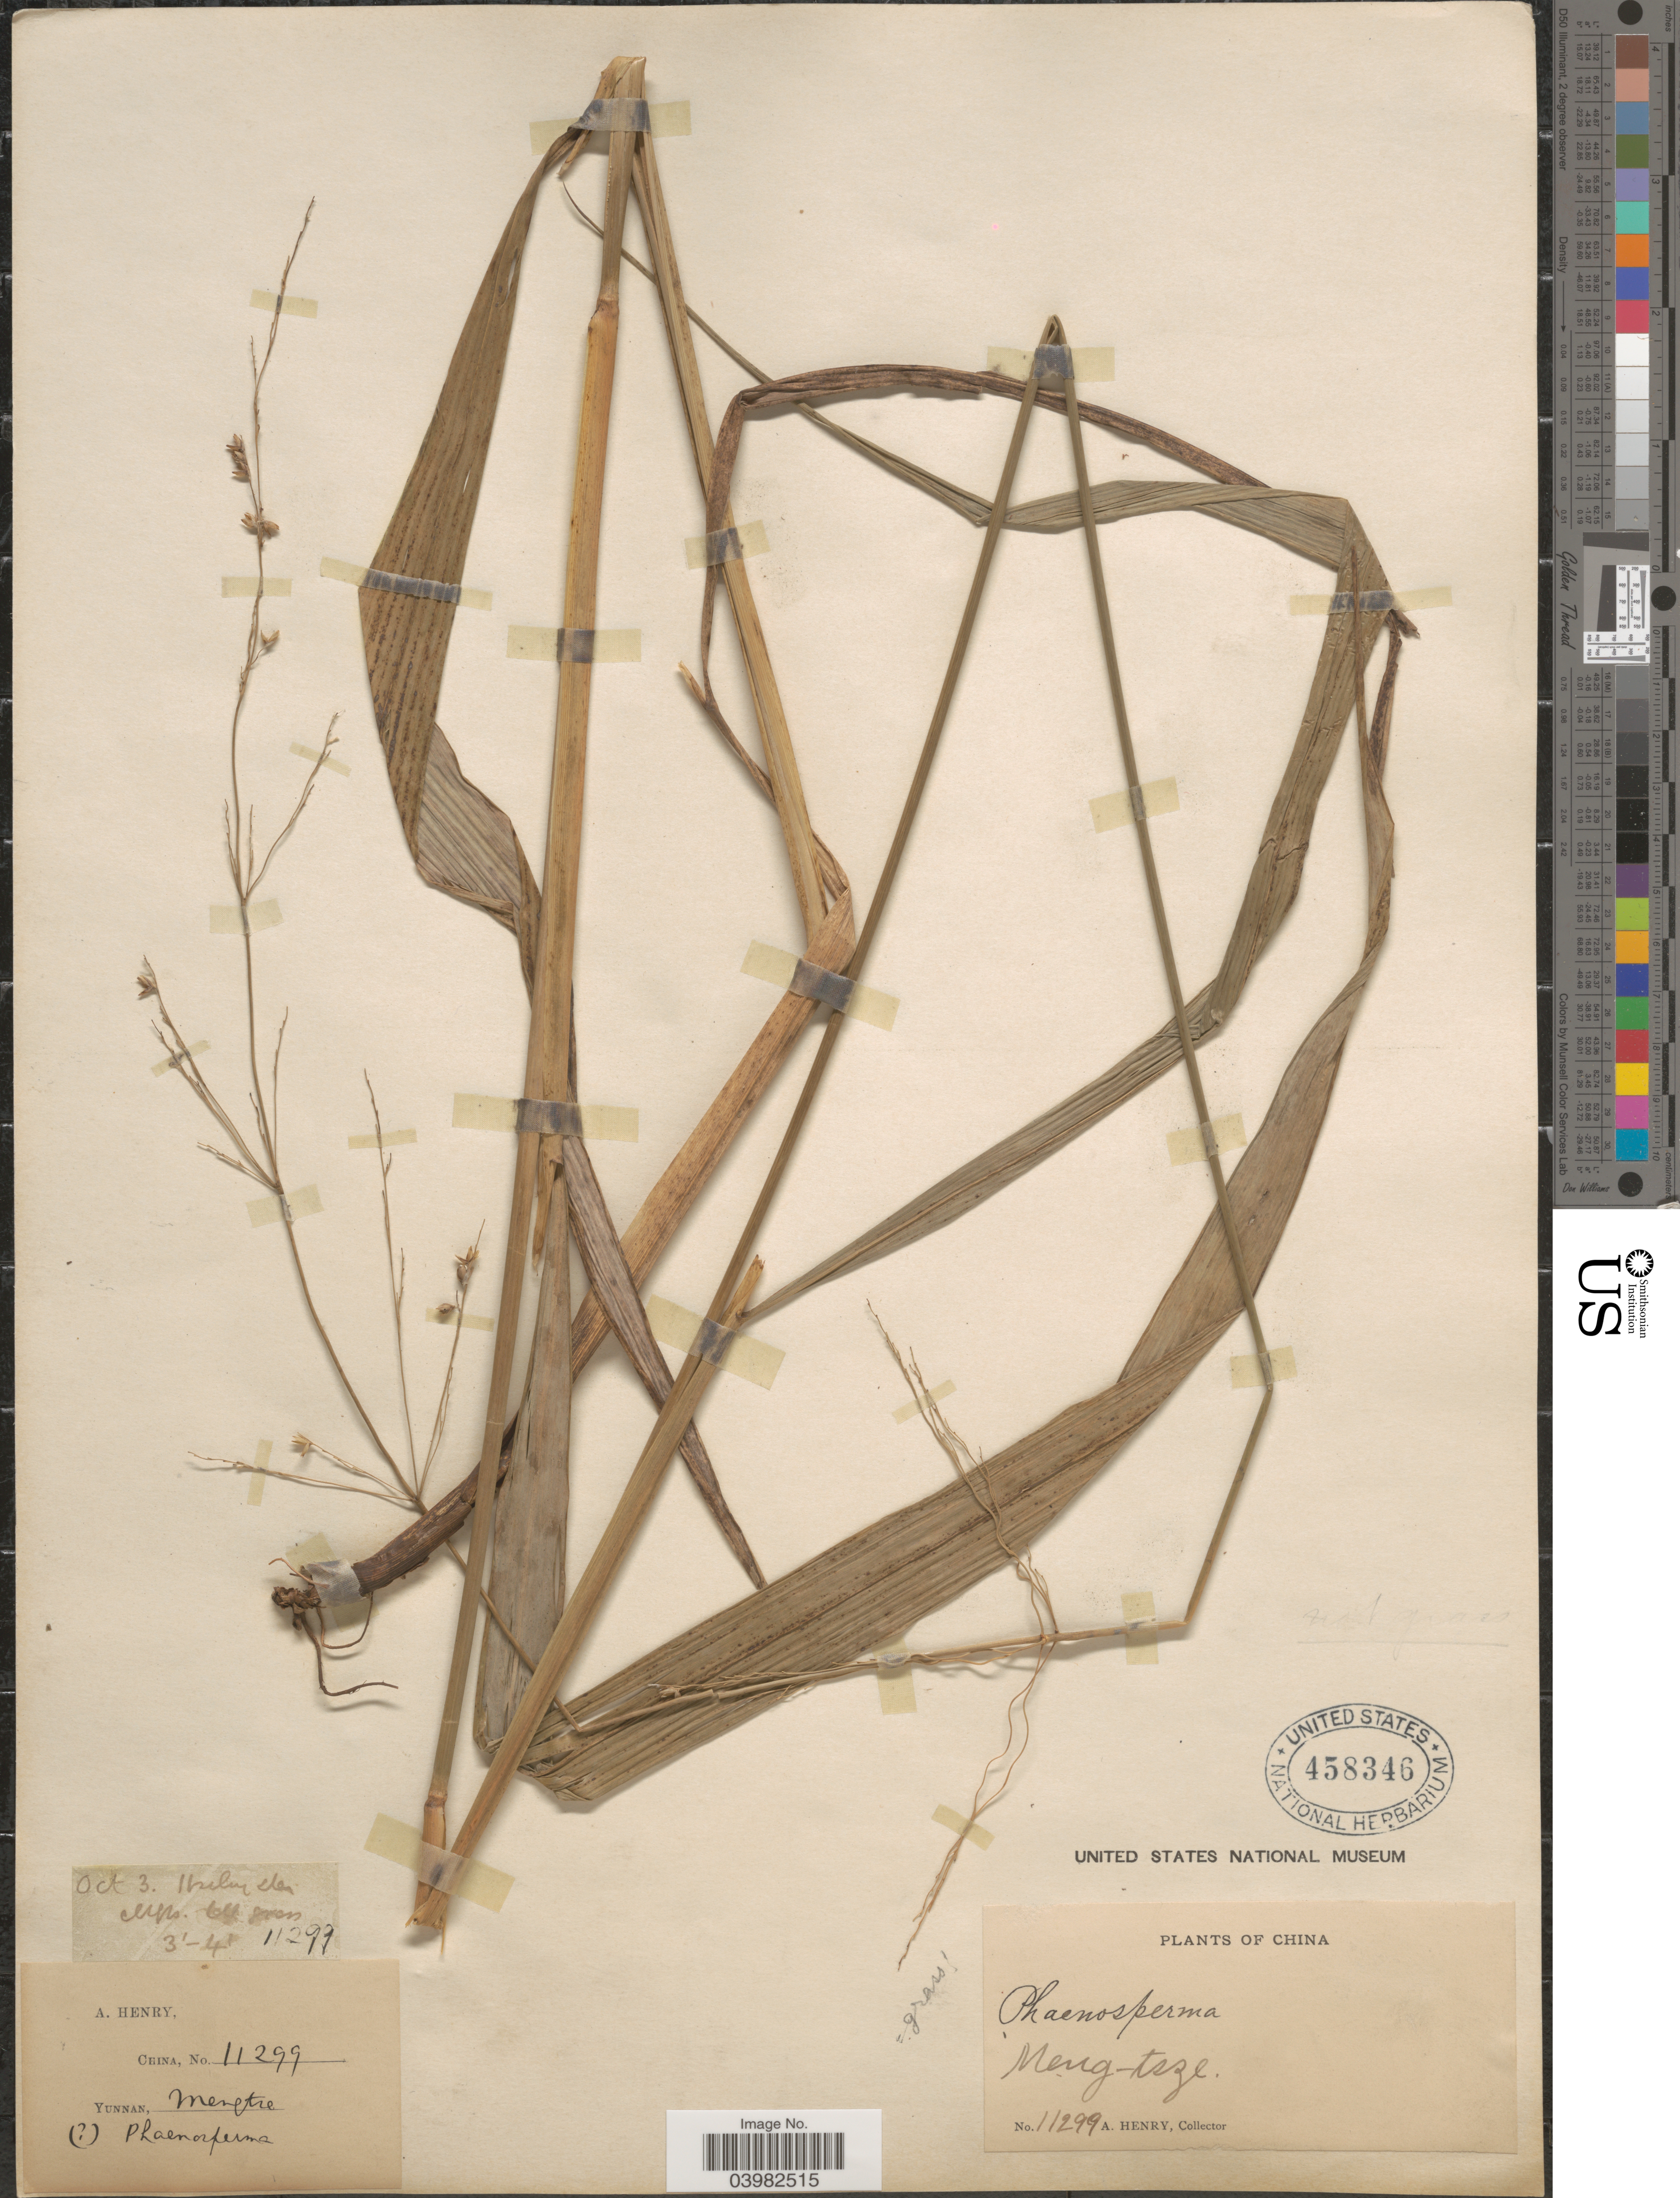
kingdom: Plantae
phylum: Tracheophyta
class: Liliopsida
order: Poales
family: Poaceae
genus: Phaenosperma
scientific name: Phaenosperma globosum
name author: Munro ex Benth.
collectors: A. Henry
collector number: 11299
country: China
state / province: Yunnan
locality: Meng-tsze.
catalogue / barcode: US 458346